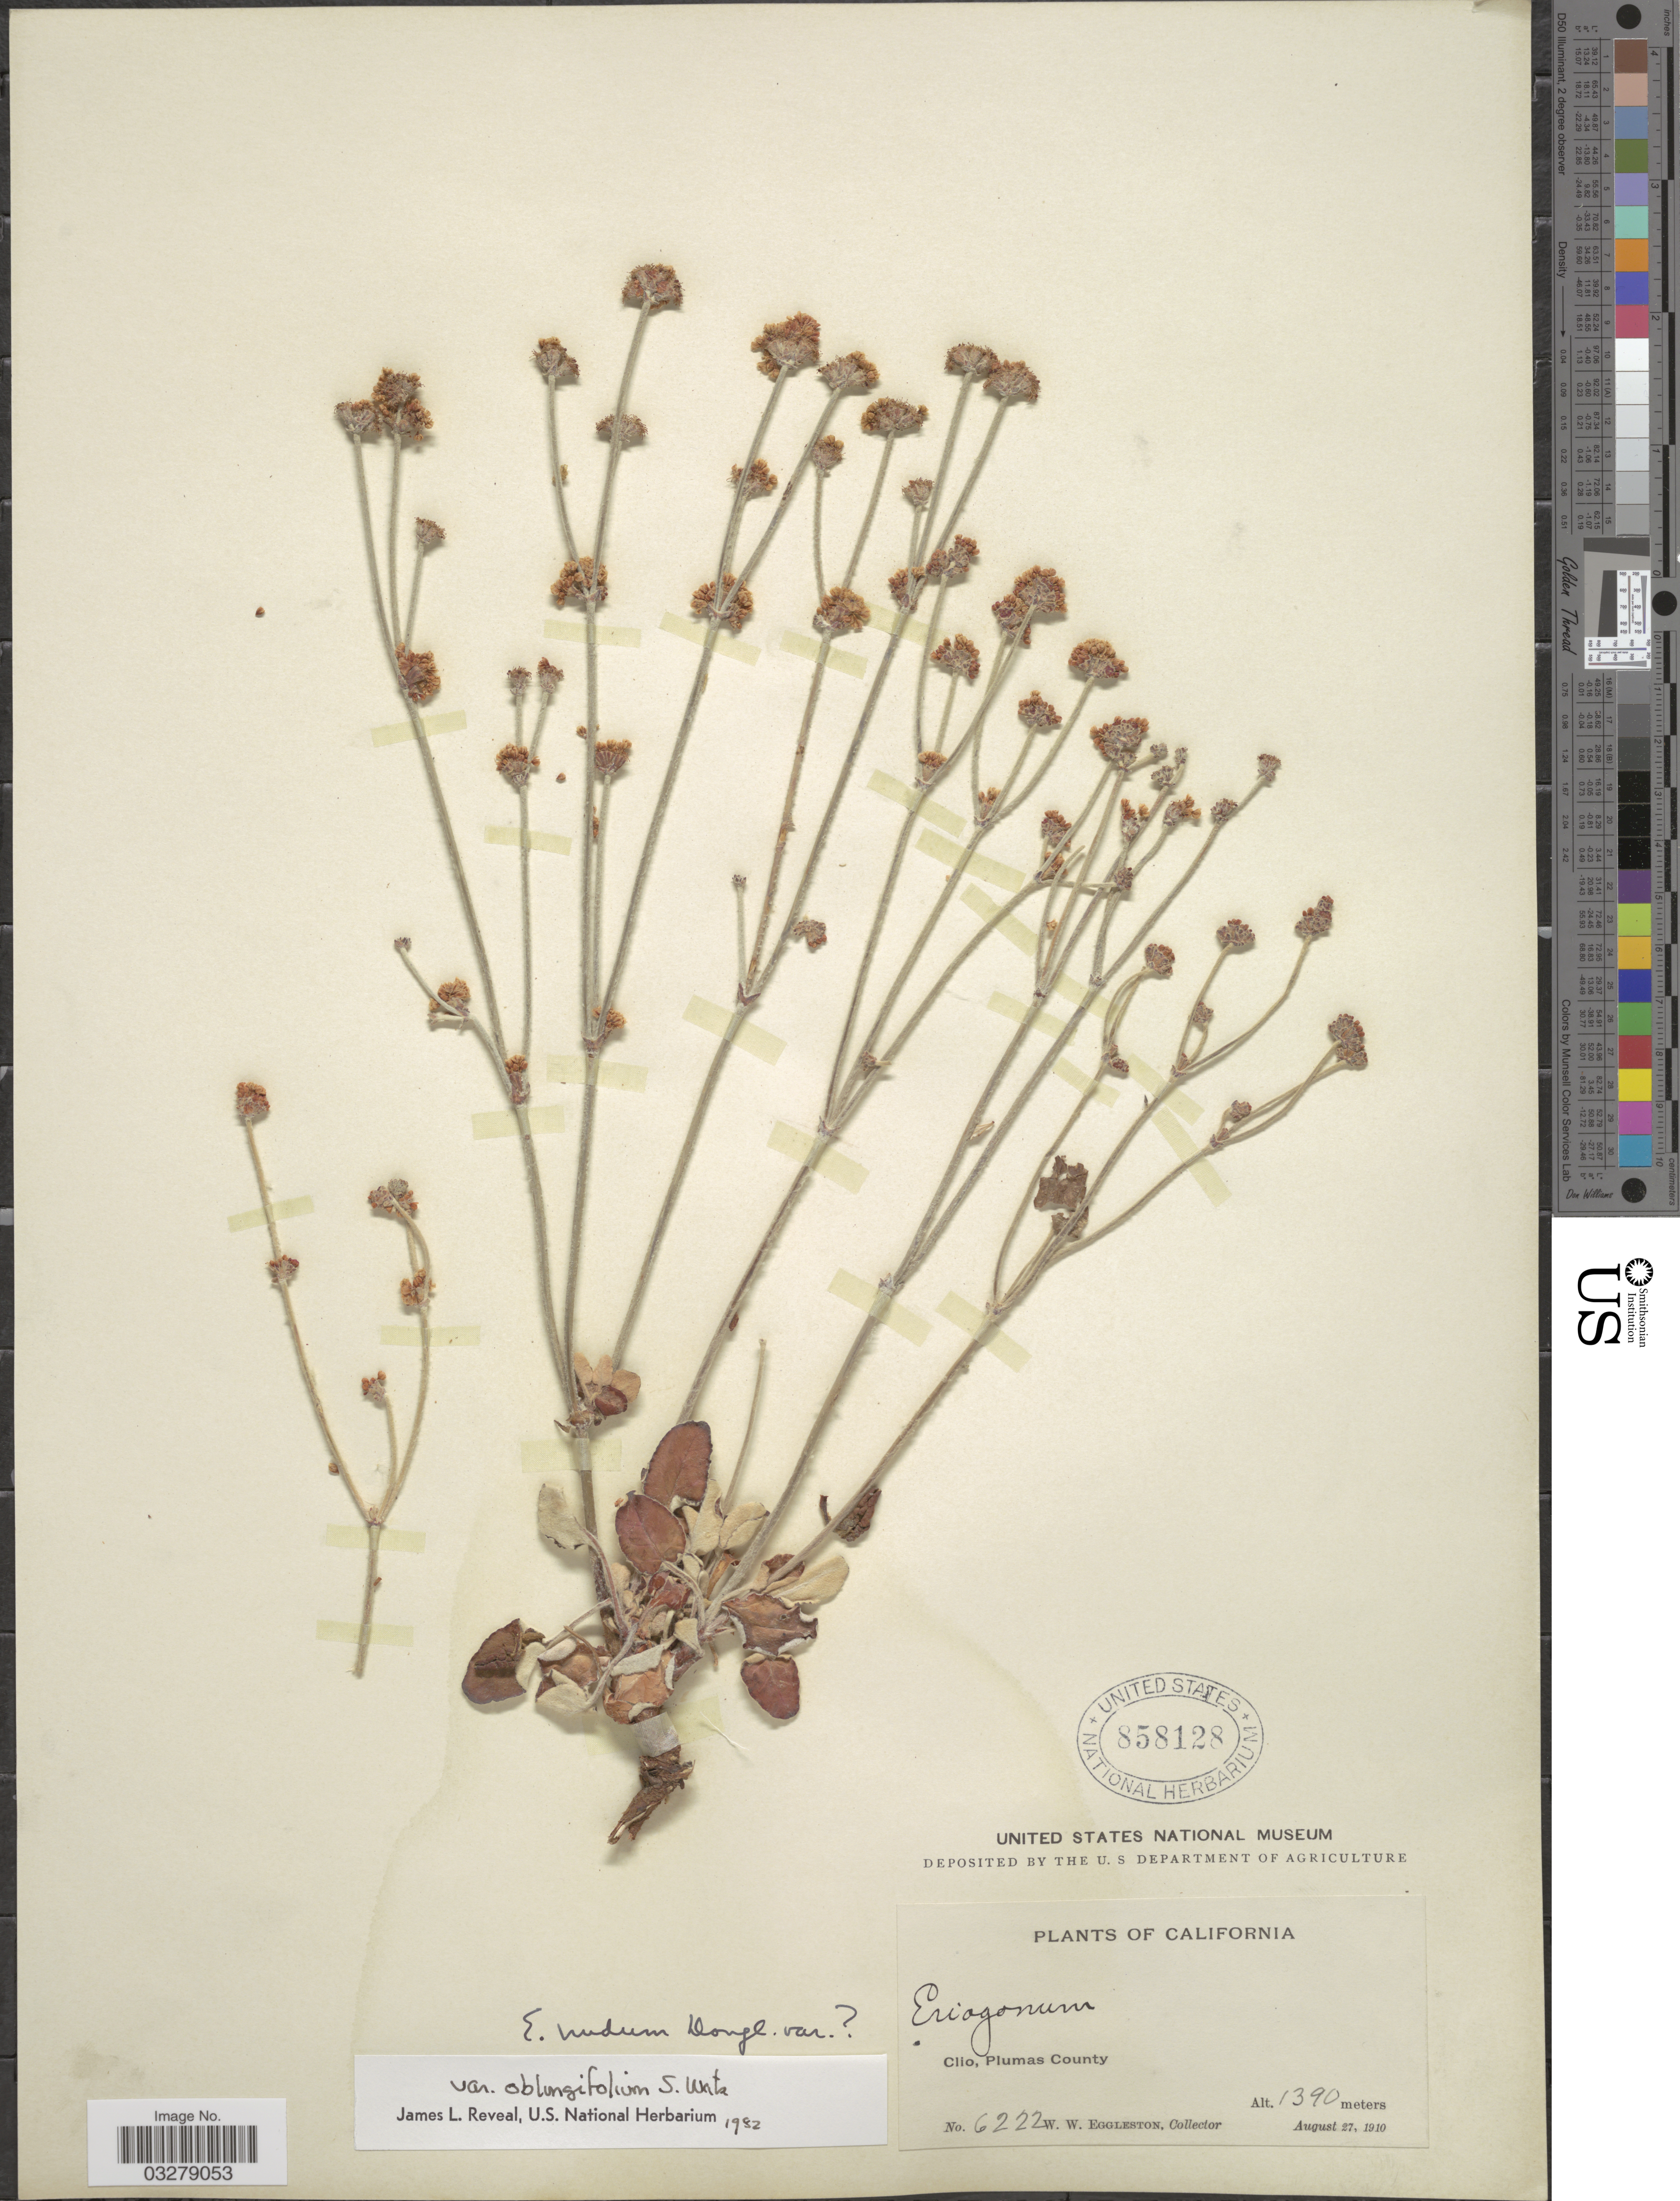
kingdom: Plantae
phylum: Tracheophyta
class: Magnoliopsida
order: Caryophyllales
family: Polygonaceae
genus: Eriogonum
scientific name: Eriogonum nudum var. oblongifolium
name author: Douglas ex Benth.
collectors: W. W. Eggleston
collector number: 6222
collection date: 1910-08-27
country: United States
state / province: California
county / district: Plumas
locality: Clio, Plumas County.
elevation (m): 1390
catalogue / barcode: US 858128